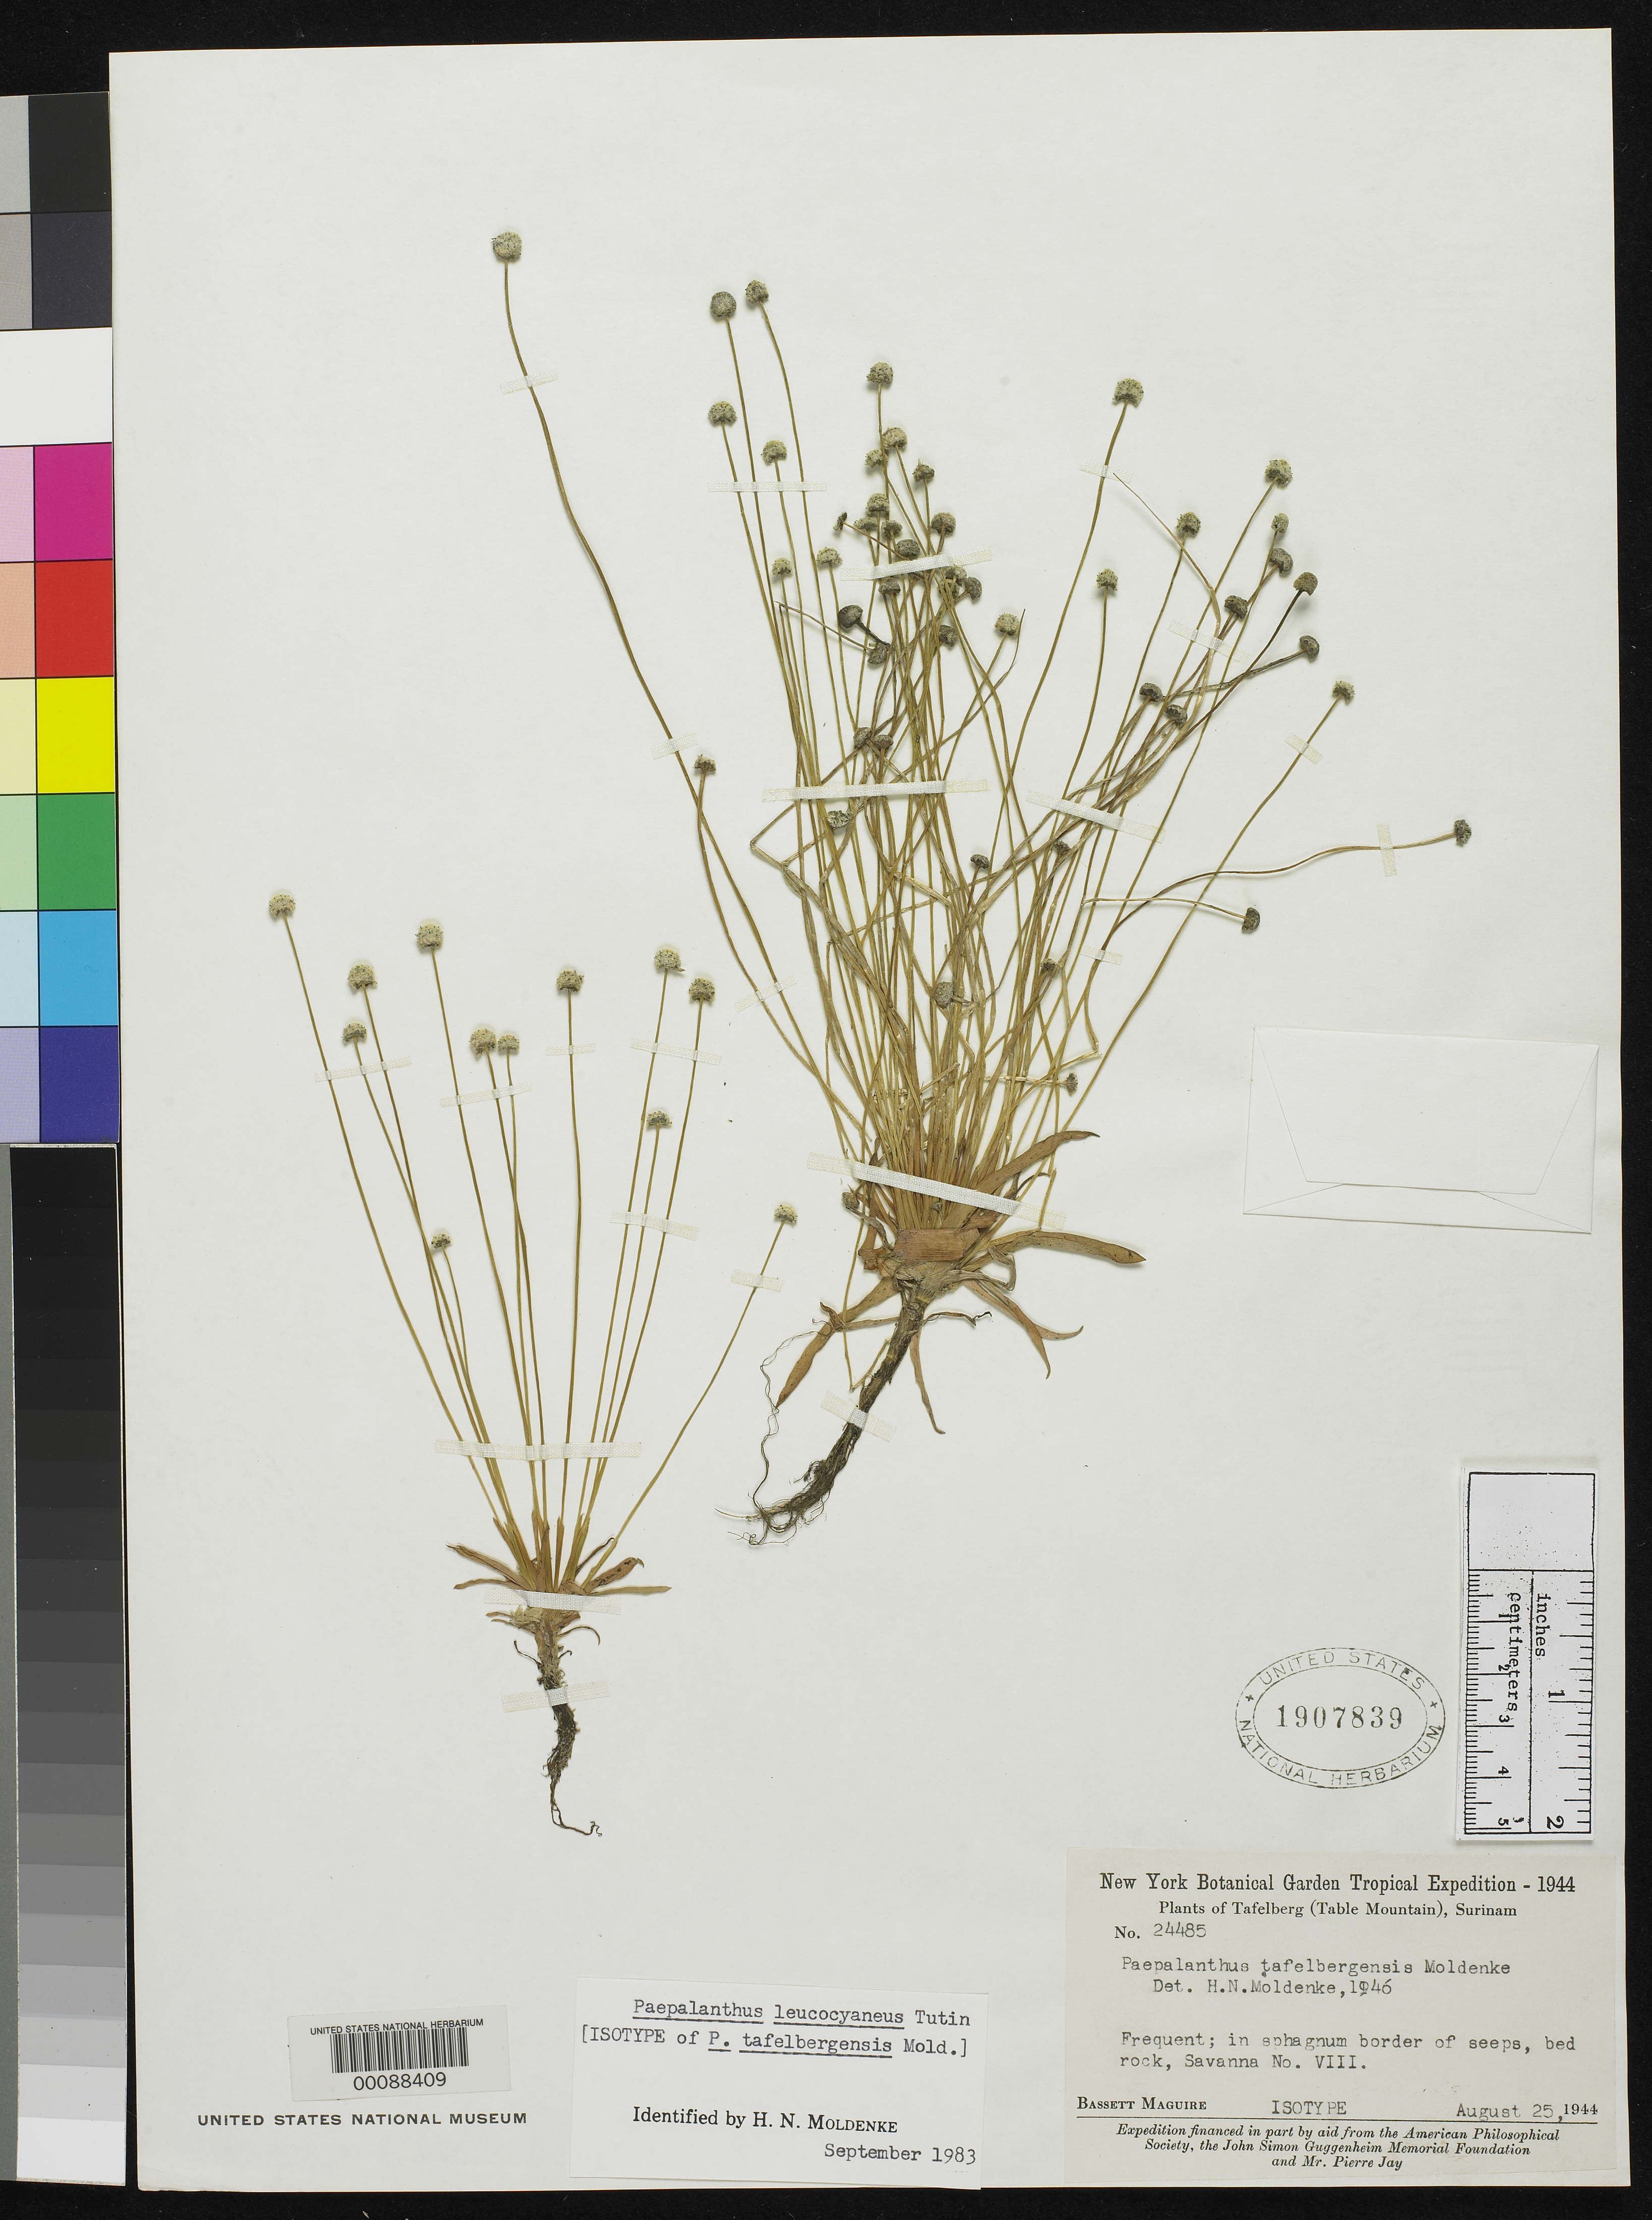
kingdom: Plantae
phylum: Tracheophyta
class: Liliopsida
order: Poales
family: Eriocaulaceae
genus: Paepalanthus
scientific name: Paepalanthus tafelbergensis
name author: Moldenke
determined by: Moldenke, H. N.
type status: Isotype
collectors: B. Maguire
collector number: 24485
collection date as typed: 25 Aug 1944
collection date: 1944-08-25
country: Suriname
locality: Tafelberg.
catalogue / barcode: US 1907839